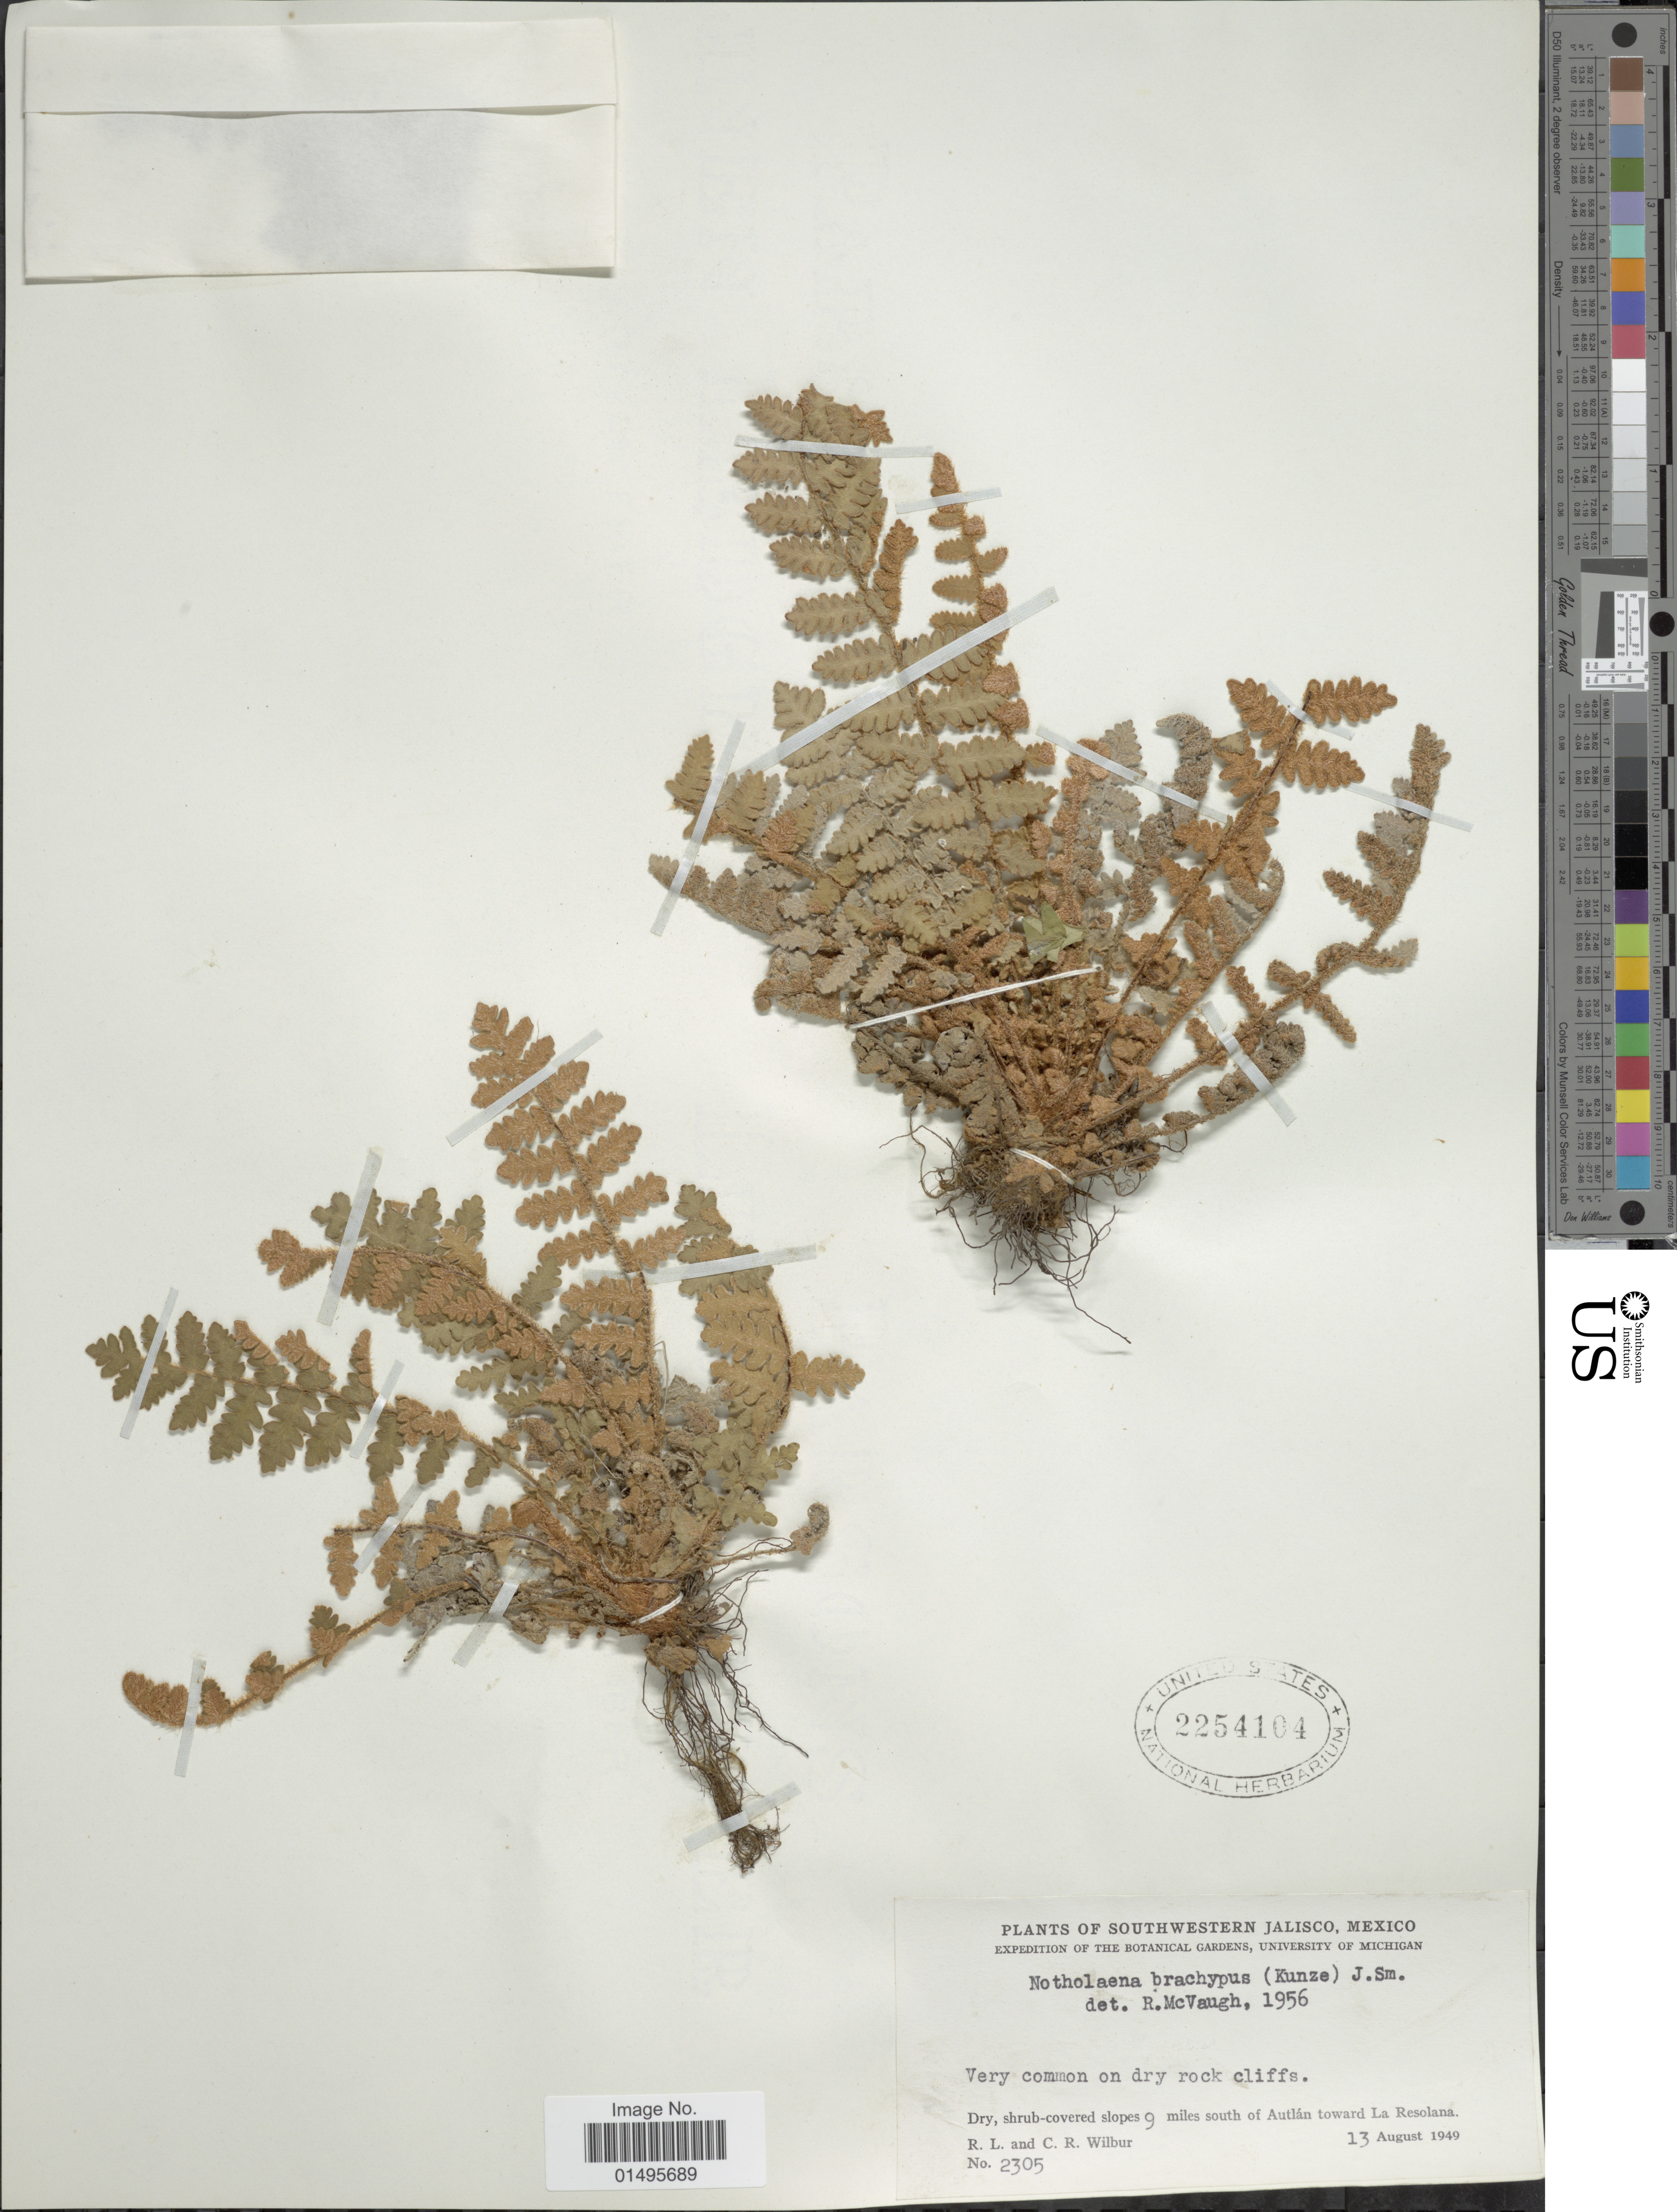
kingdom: Plantae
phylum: Tracheophyta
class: Polypodiopsida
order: Polypodiales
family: Pteridaceae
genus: Notholaena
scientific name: Notholaena brachypus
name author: (Kunze) J. Sm.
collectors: R. L. Wilbur & C. Wilbur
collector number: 2305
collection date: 1949-08-13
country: Mexico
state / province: Jalisco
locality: Southwestern Jalisco, dry, shrub- covered slopes 9 miles south of Autlan toward La Resolana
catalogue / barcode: US 2254104